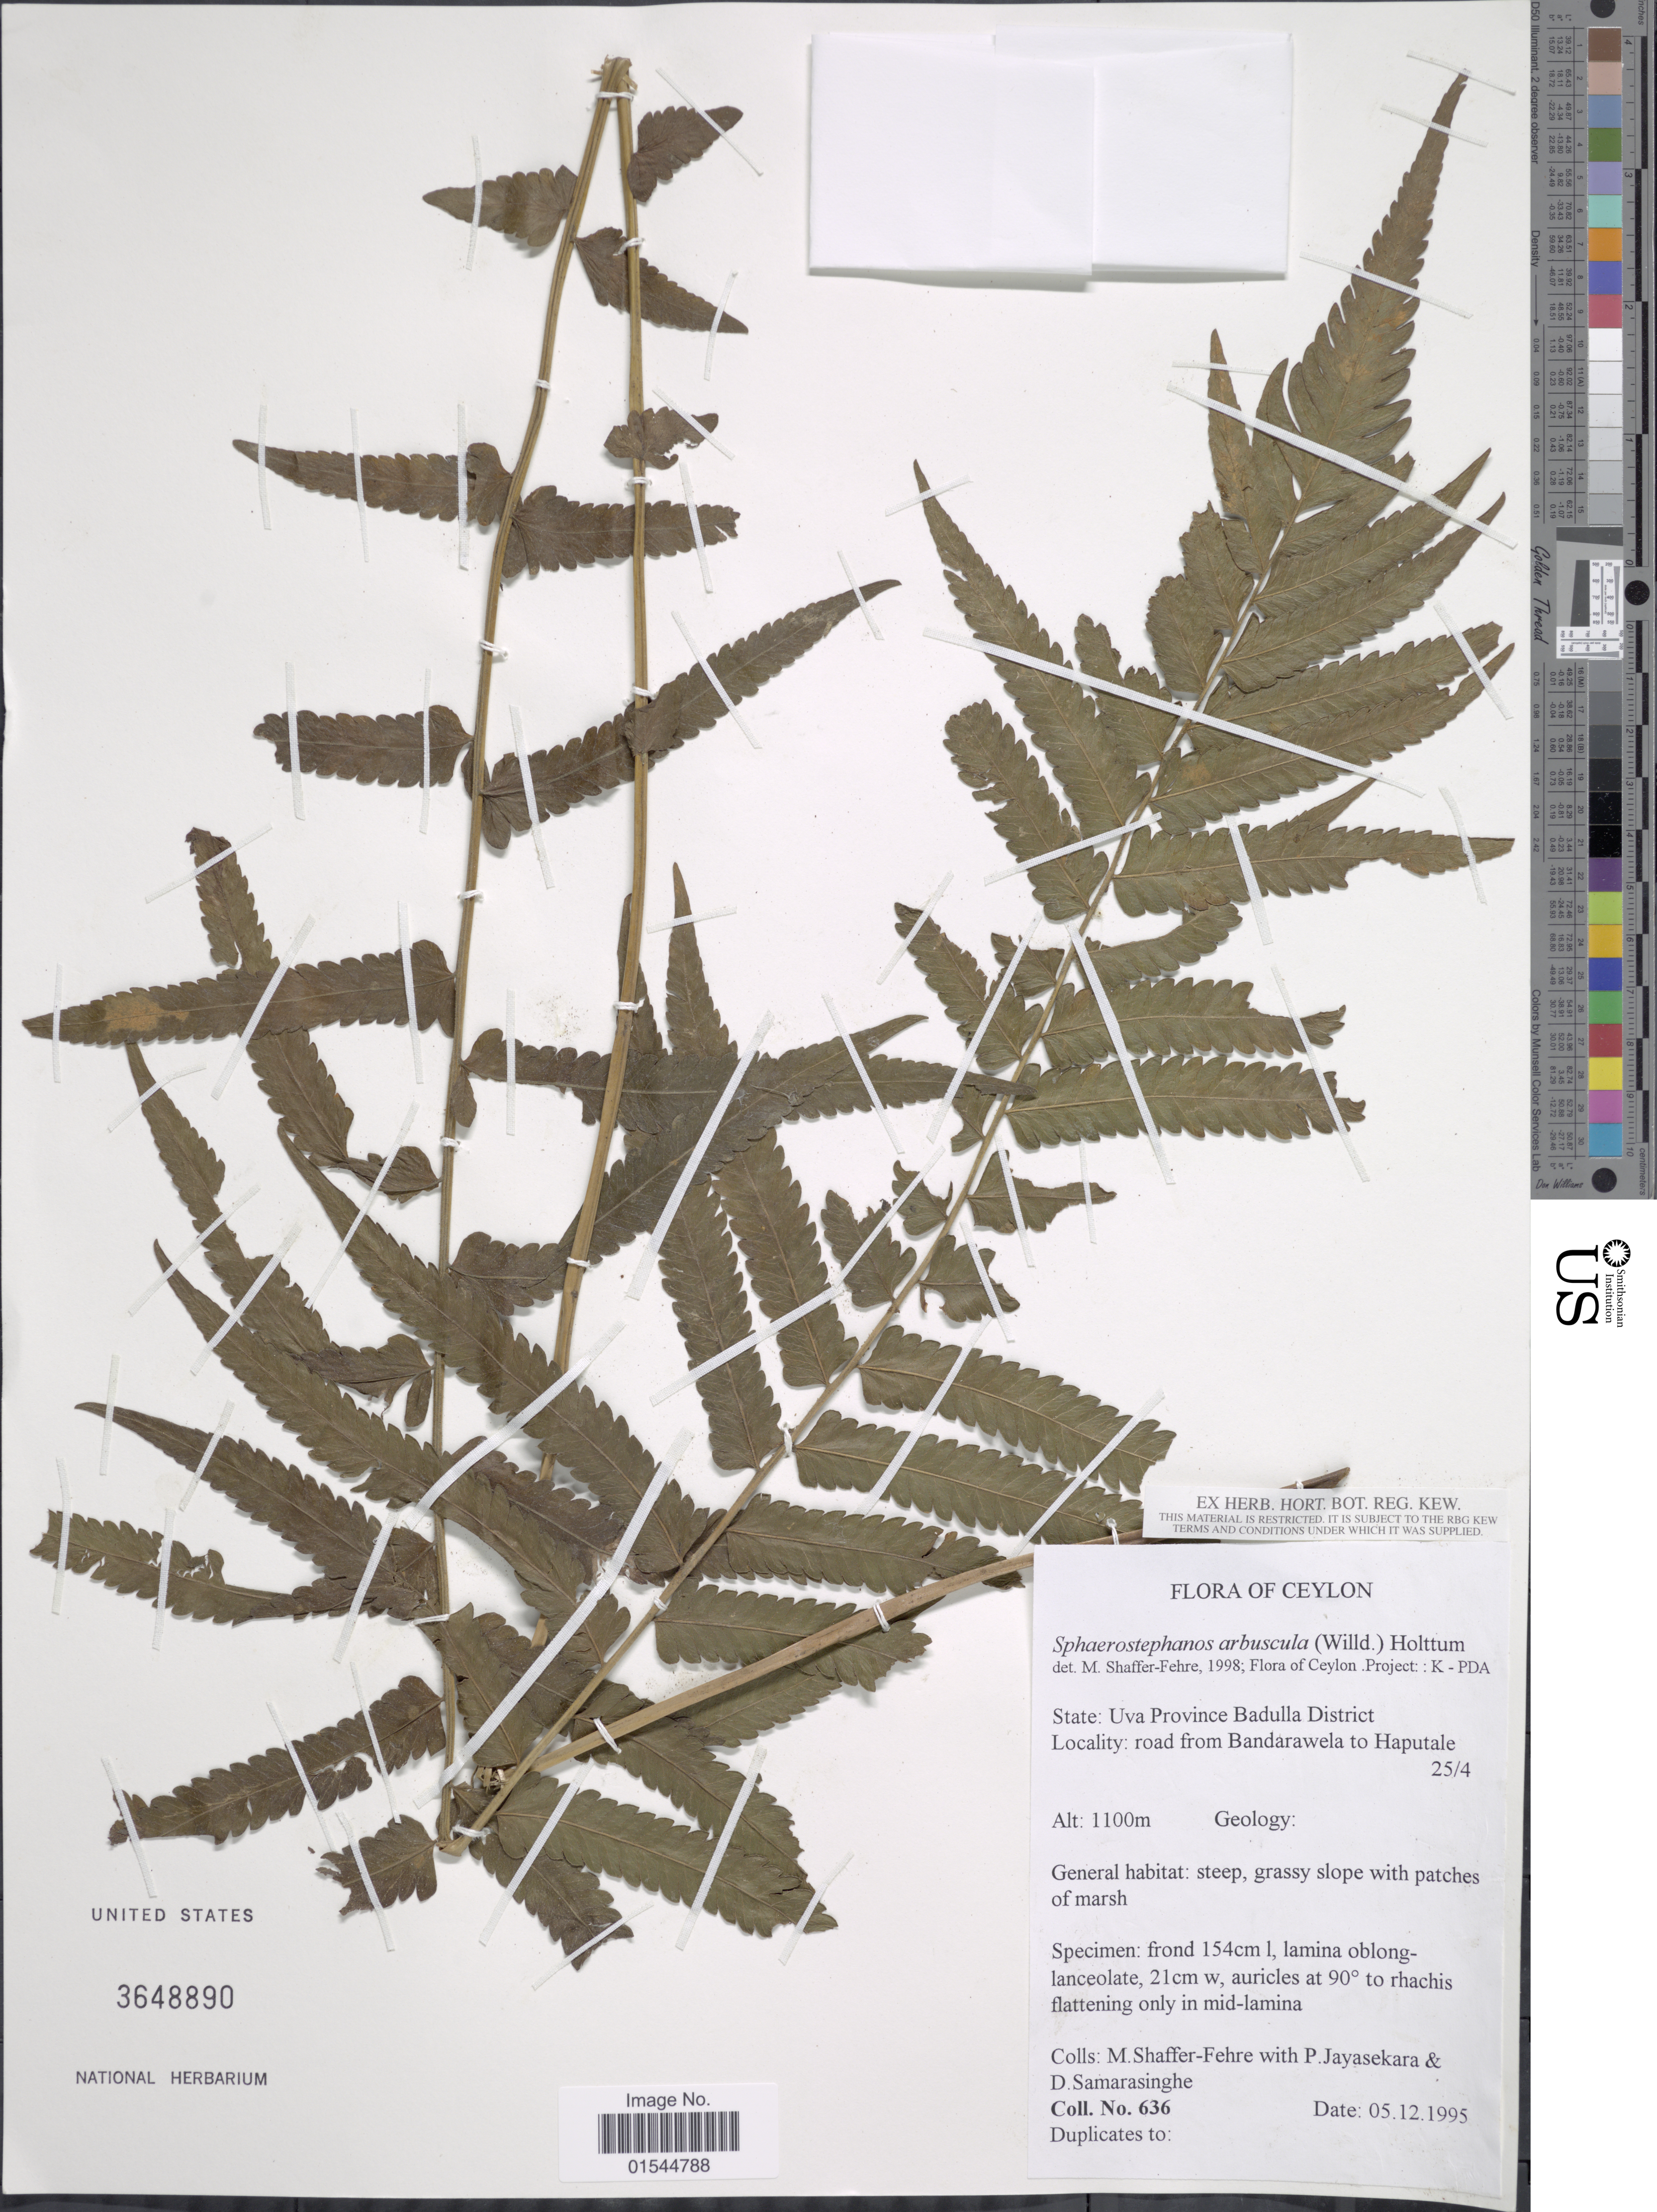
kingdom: Plantae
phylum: Tracheophyta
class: Polypodiopsida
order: Polypodiales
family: Thelypteridaceae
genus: Sphaerostephanos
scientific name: Sphaerostephanos arbuscula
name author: (Willd.) Holttum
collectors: M. Shaffer-Fehre, P. Jayasekera & D. Samarasinghe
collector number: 636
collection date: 1995-12-05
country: Sri Lanka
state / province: Uva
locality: Ceylon, State; Uva Province Badulla District, road from Bandarawela to Haputale 25/4 [interpreted]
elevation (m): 1100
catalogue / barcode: US 3648890